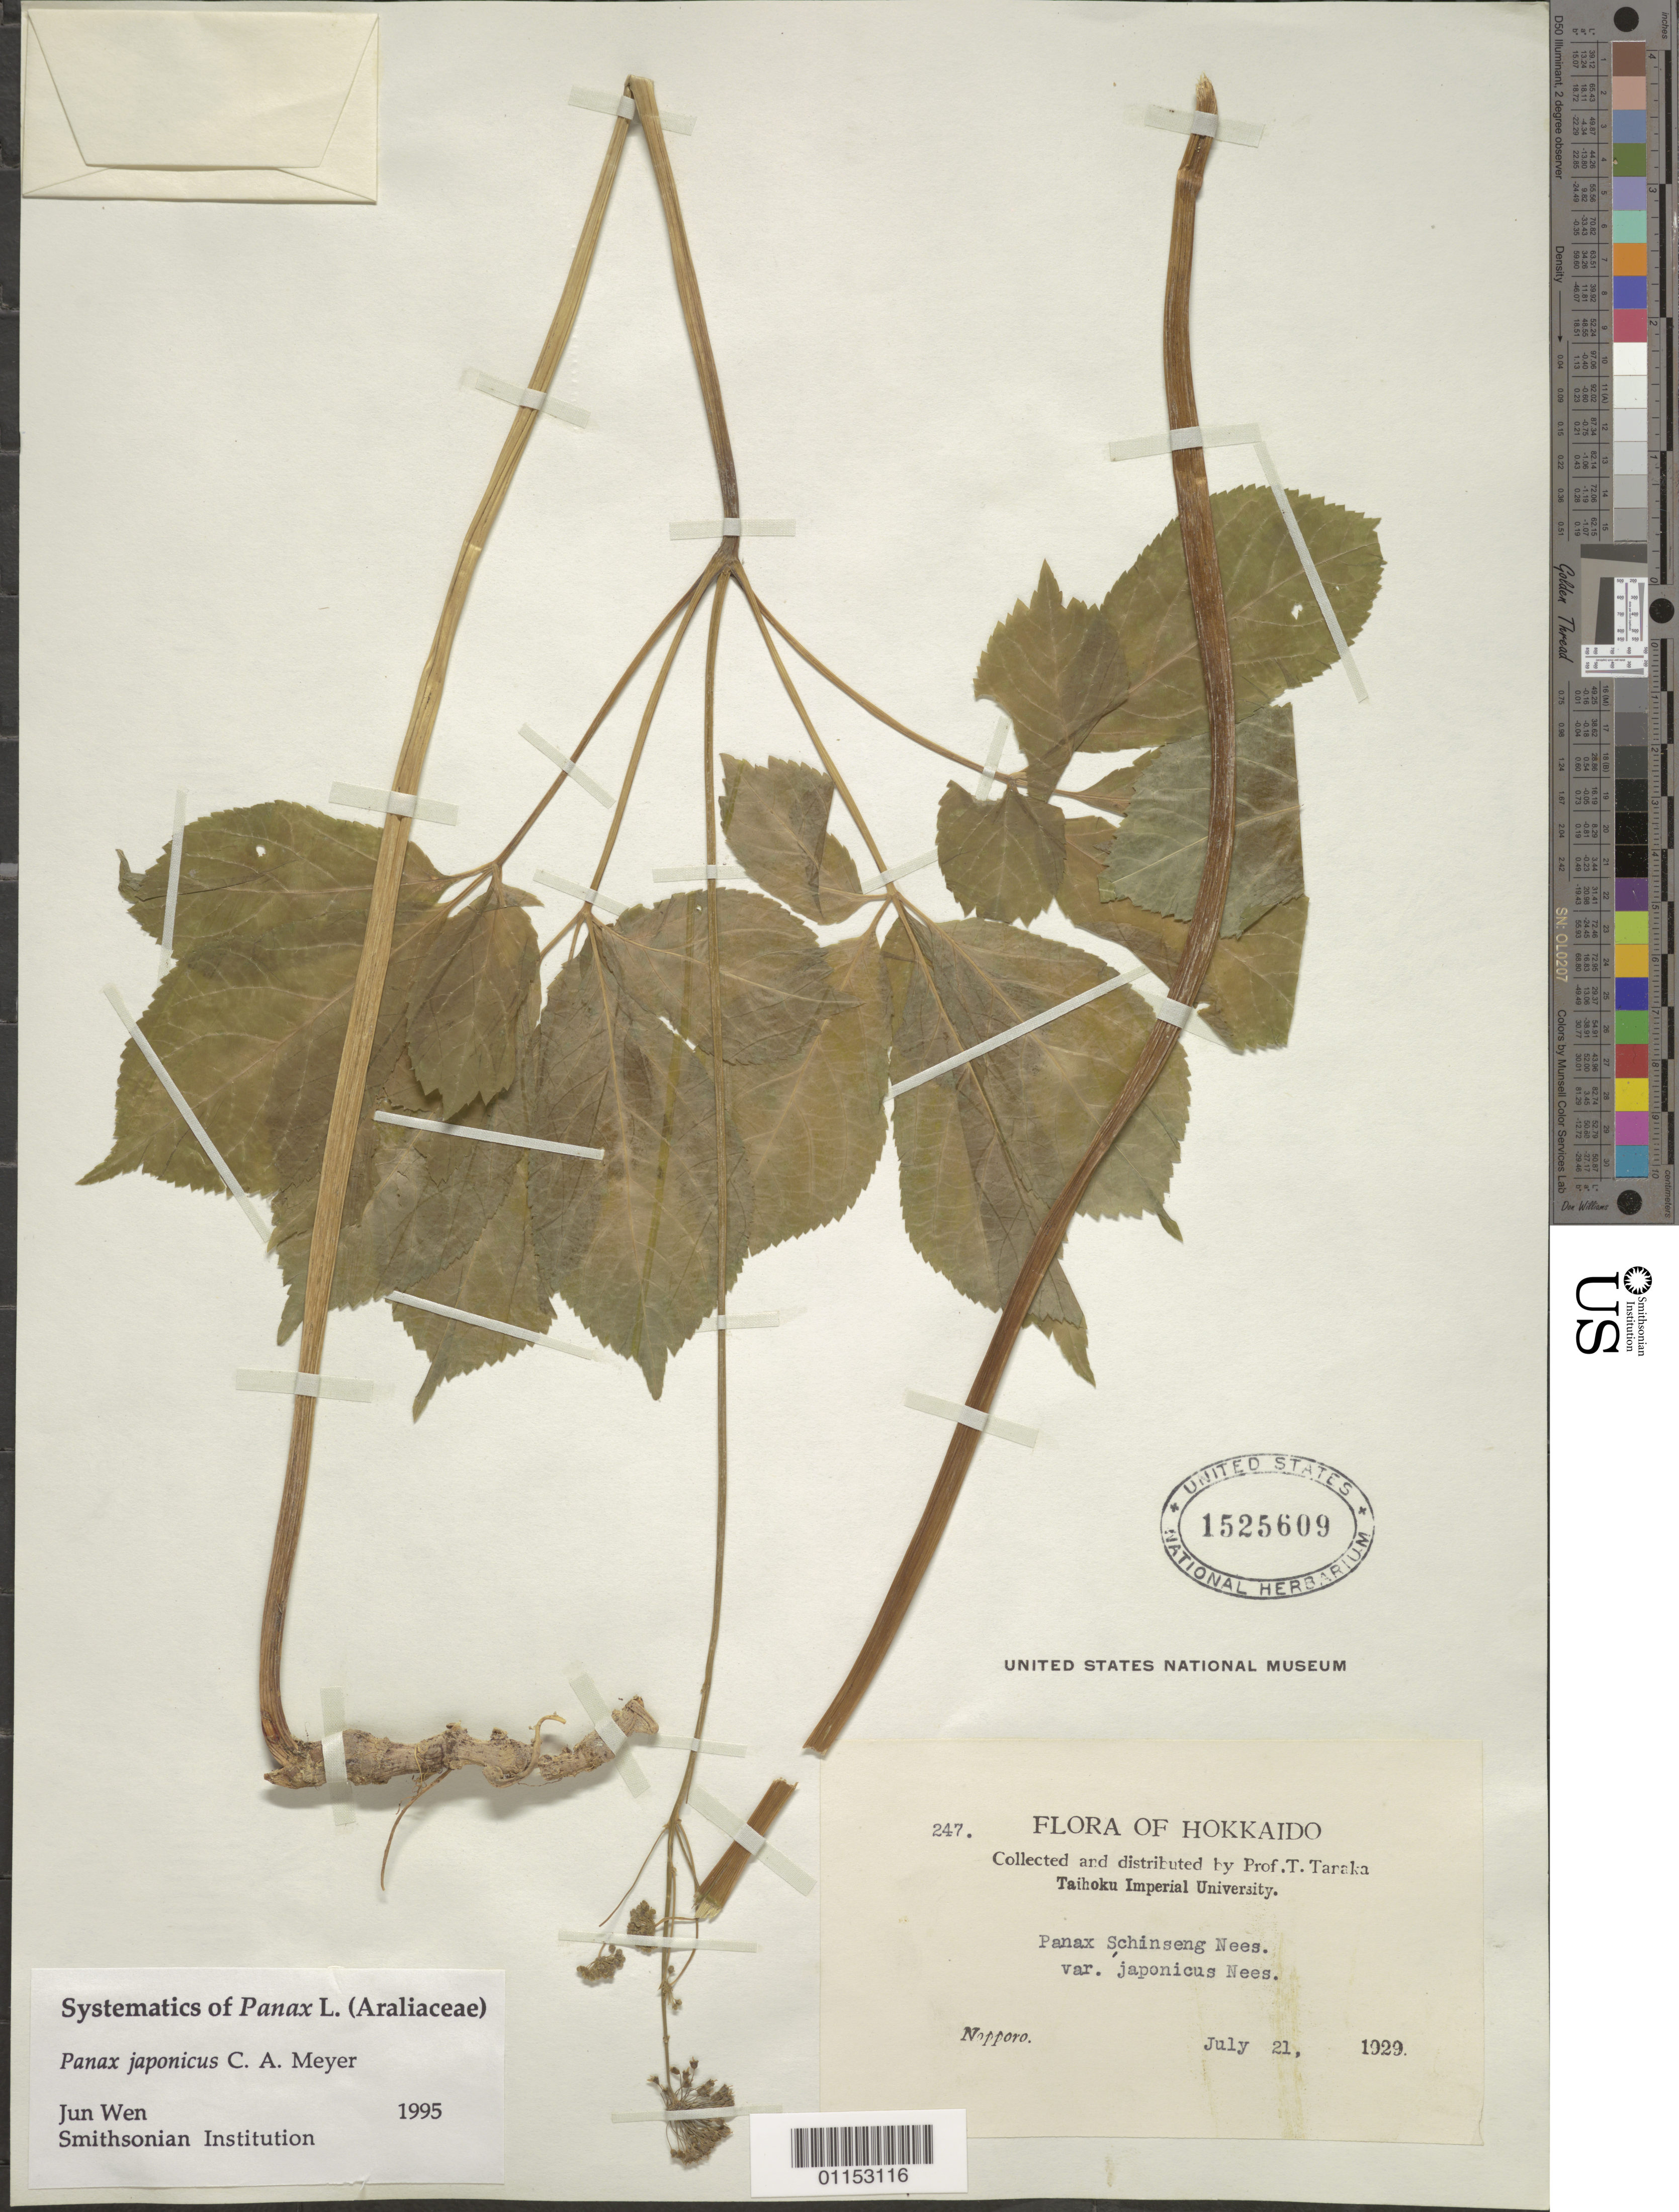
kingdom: Plantae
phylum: Tracheophyta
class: Magnoliopsida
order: Apiales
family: Araliaceae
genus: Panax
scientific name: Panax japonicus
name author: (Nees) C.A. Mey.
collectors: T. Tanaka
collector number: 247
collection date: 1929-07-21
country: Japan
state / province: Hokkaido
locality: Nopporo.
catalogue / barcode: US 1525609